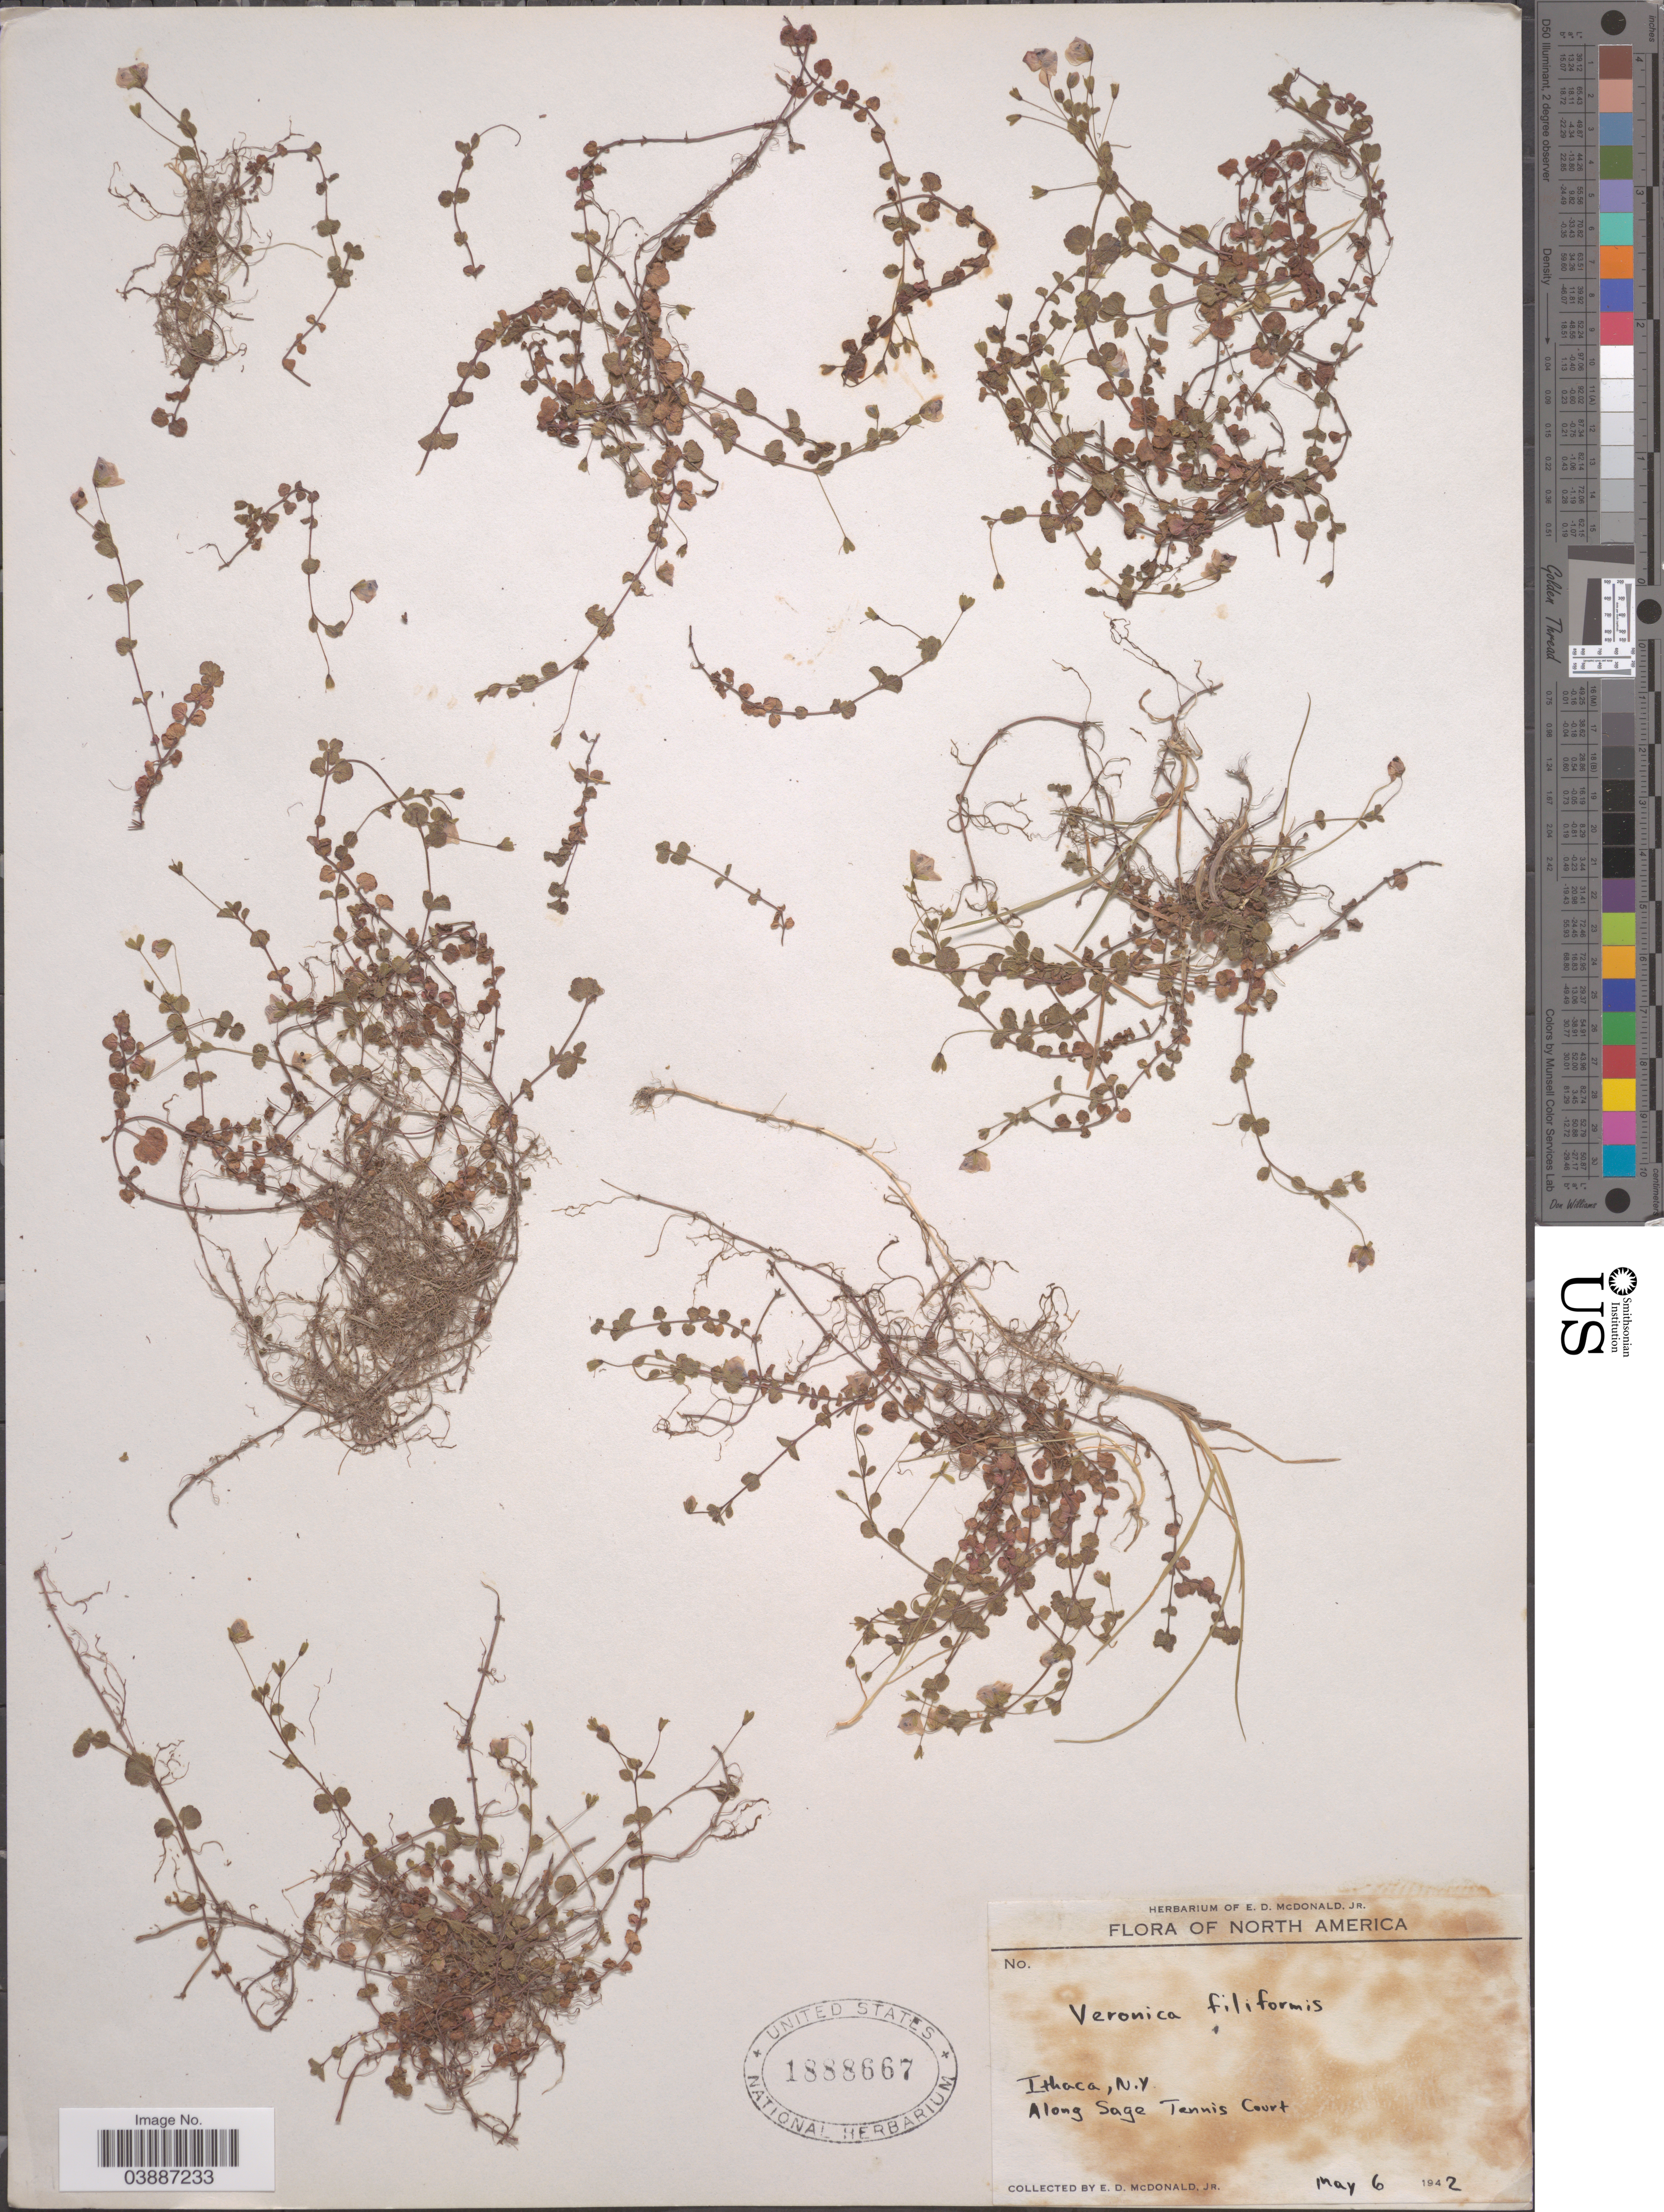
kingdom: Plantae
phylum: Tracheophyta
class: Magnoliopsida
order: Lamiales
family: Plantaginaceae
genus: Veronica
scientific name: Veronica filiformis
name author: Sm.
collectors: E. D. McDonald Jr.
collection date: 1942-05-06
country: United States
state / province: New York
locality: Ithaca. Along Sage Tennis Court.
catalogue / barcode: US 1888667